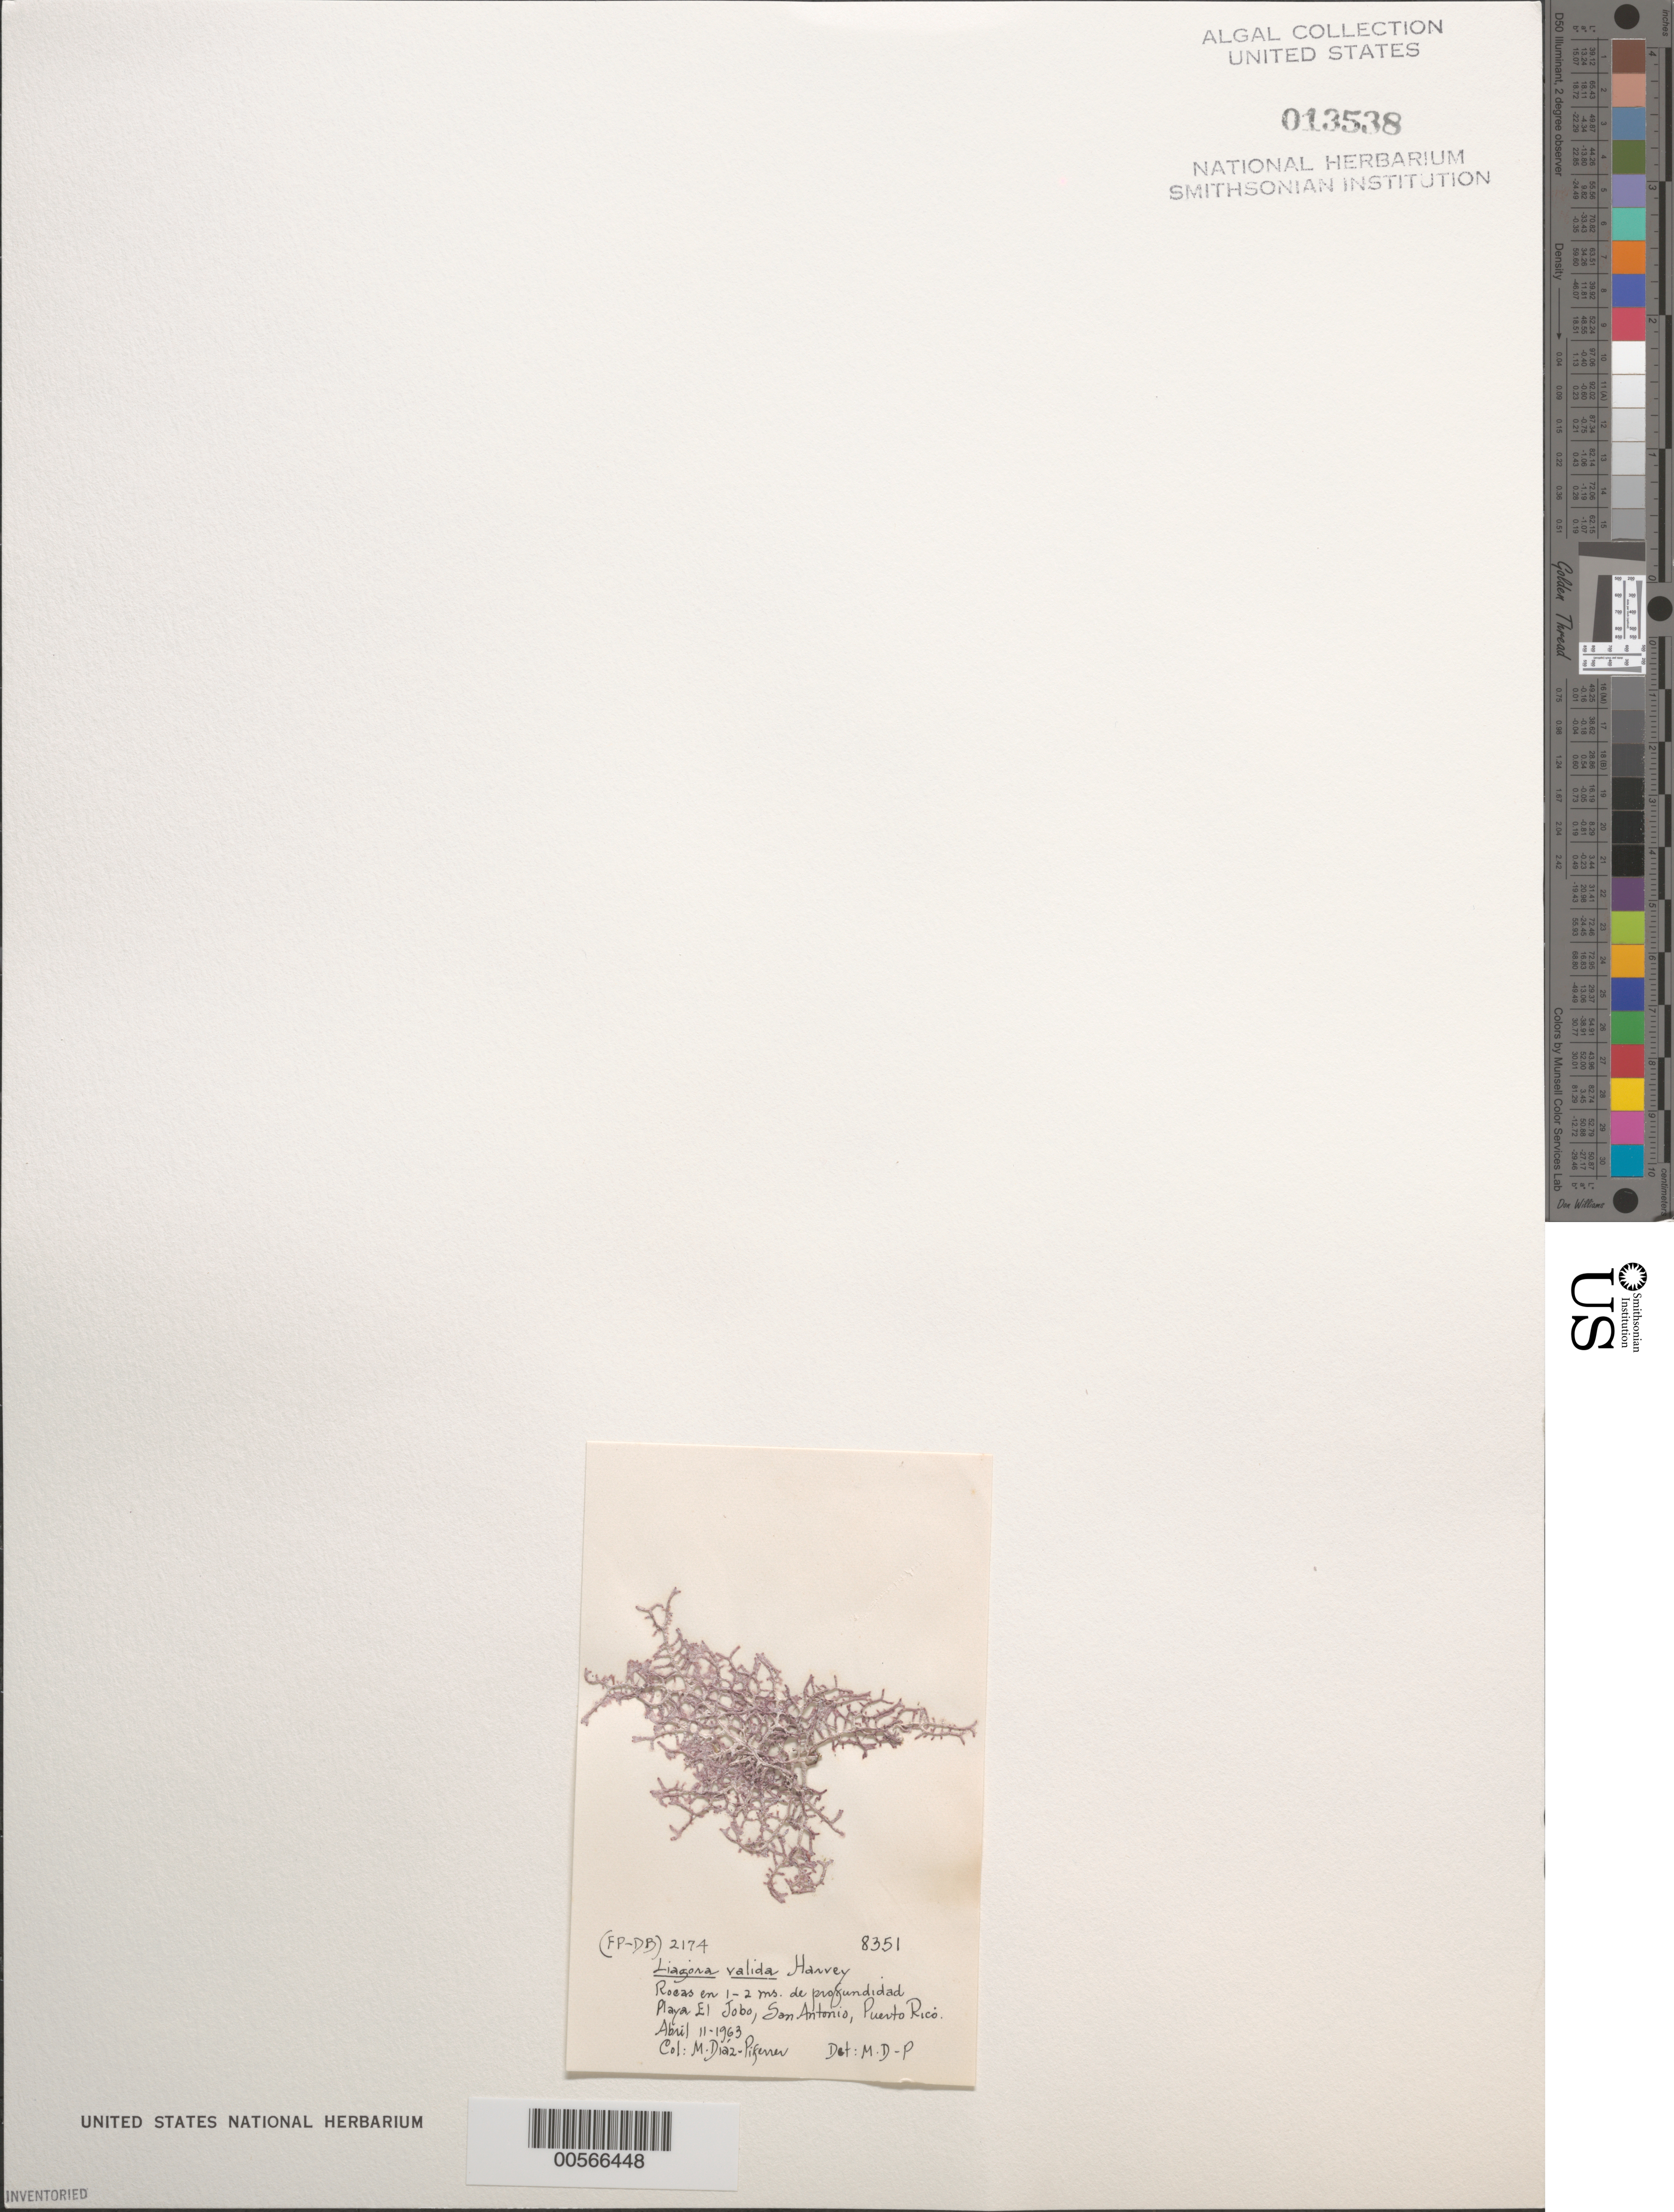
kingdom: Plantae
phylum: Rhodophyta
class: Florideophyceae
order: Nemaliales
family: Liagoraceae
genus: Liagora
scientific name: Liagora valida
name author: Harv.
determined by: Diaz-Piferrer, M.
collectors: M. Diaz-Piferrer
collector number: (FP-DB) 2174 & 8351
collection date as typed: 11 Apr 1963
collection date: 1963-04-11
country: Puerto Rico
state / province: Isabela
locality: Playa El Jobo, San Antonio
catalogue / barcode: US 13538